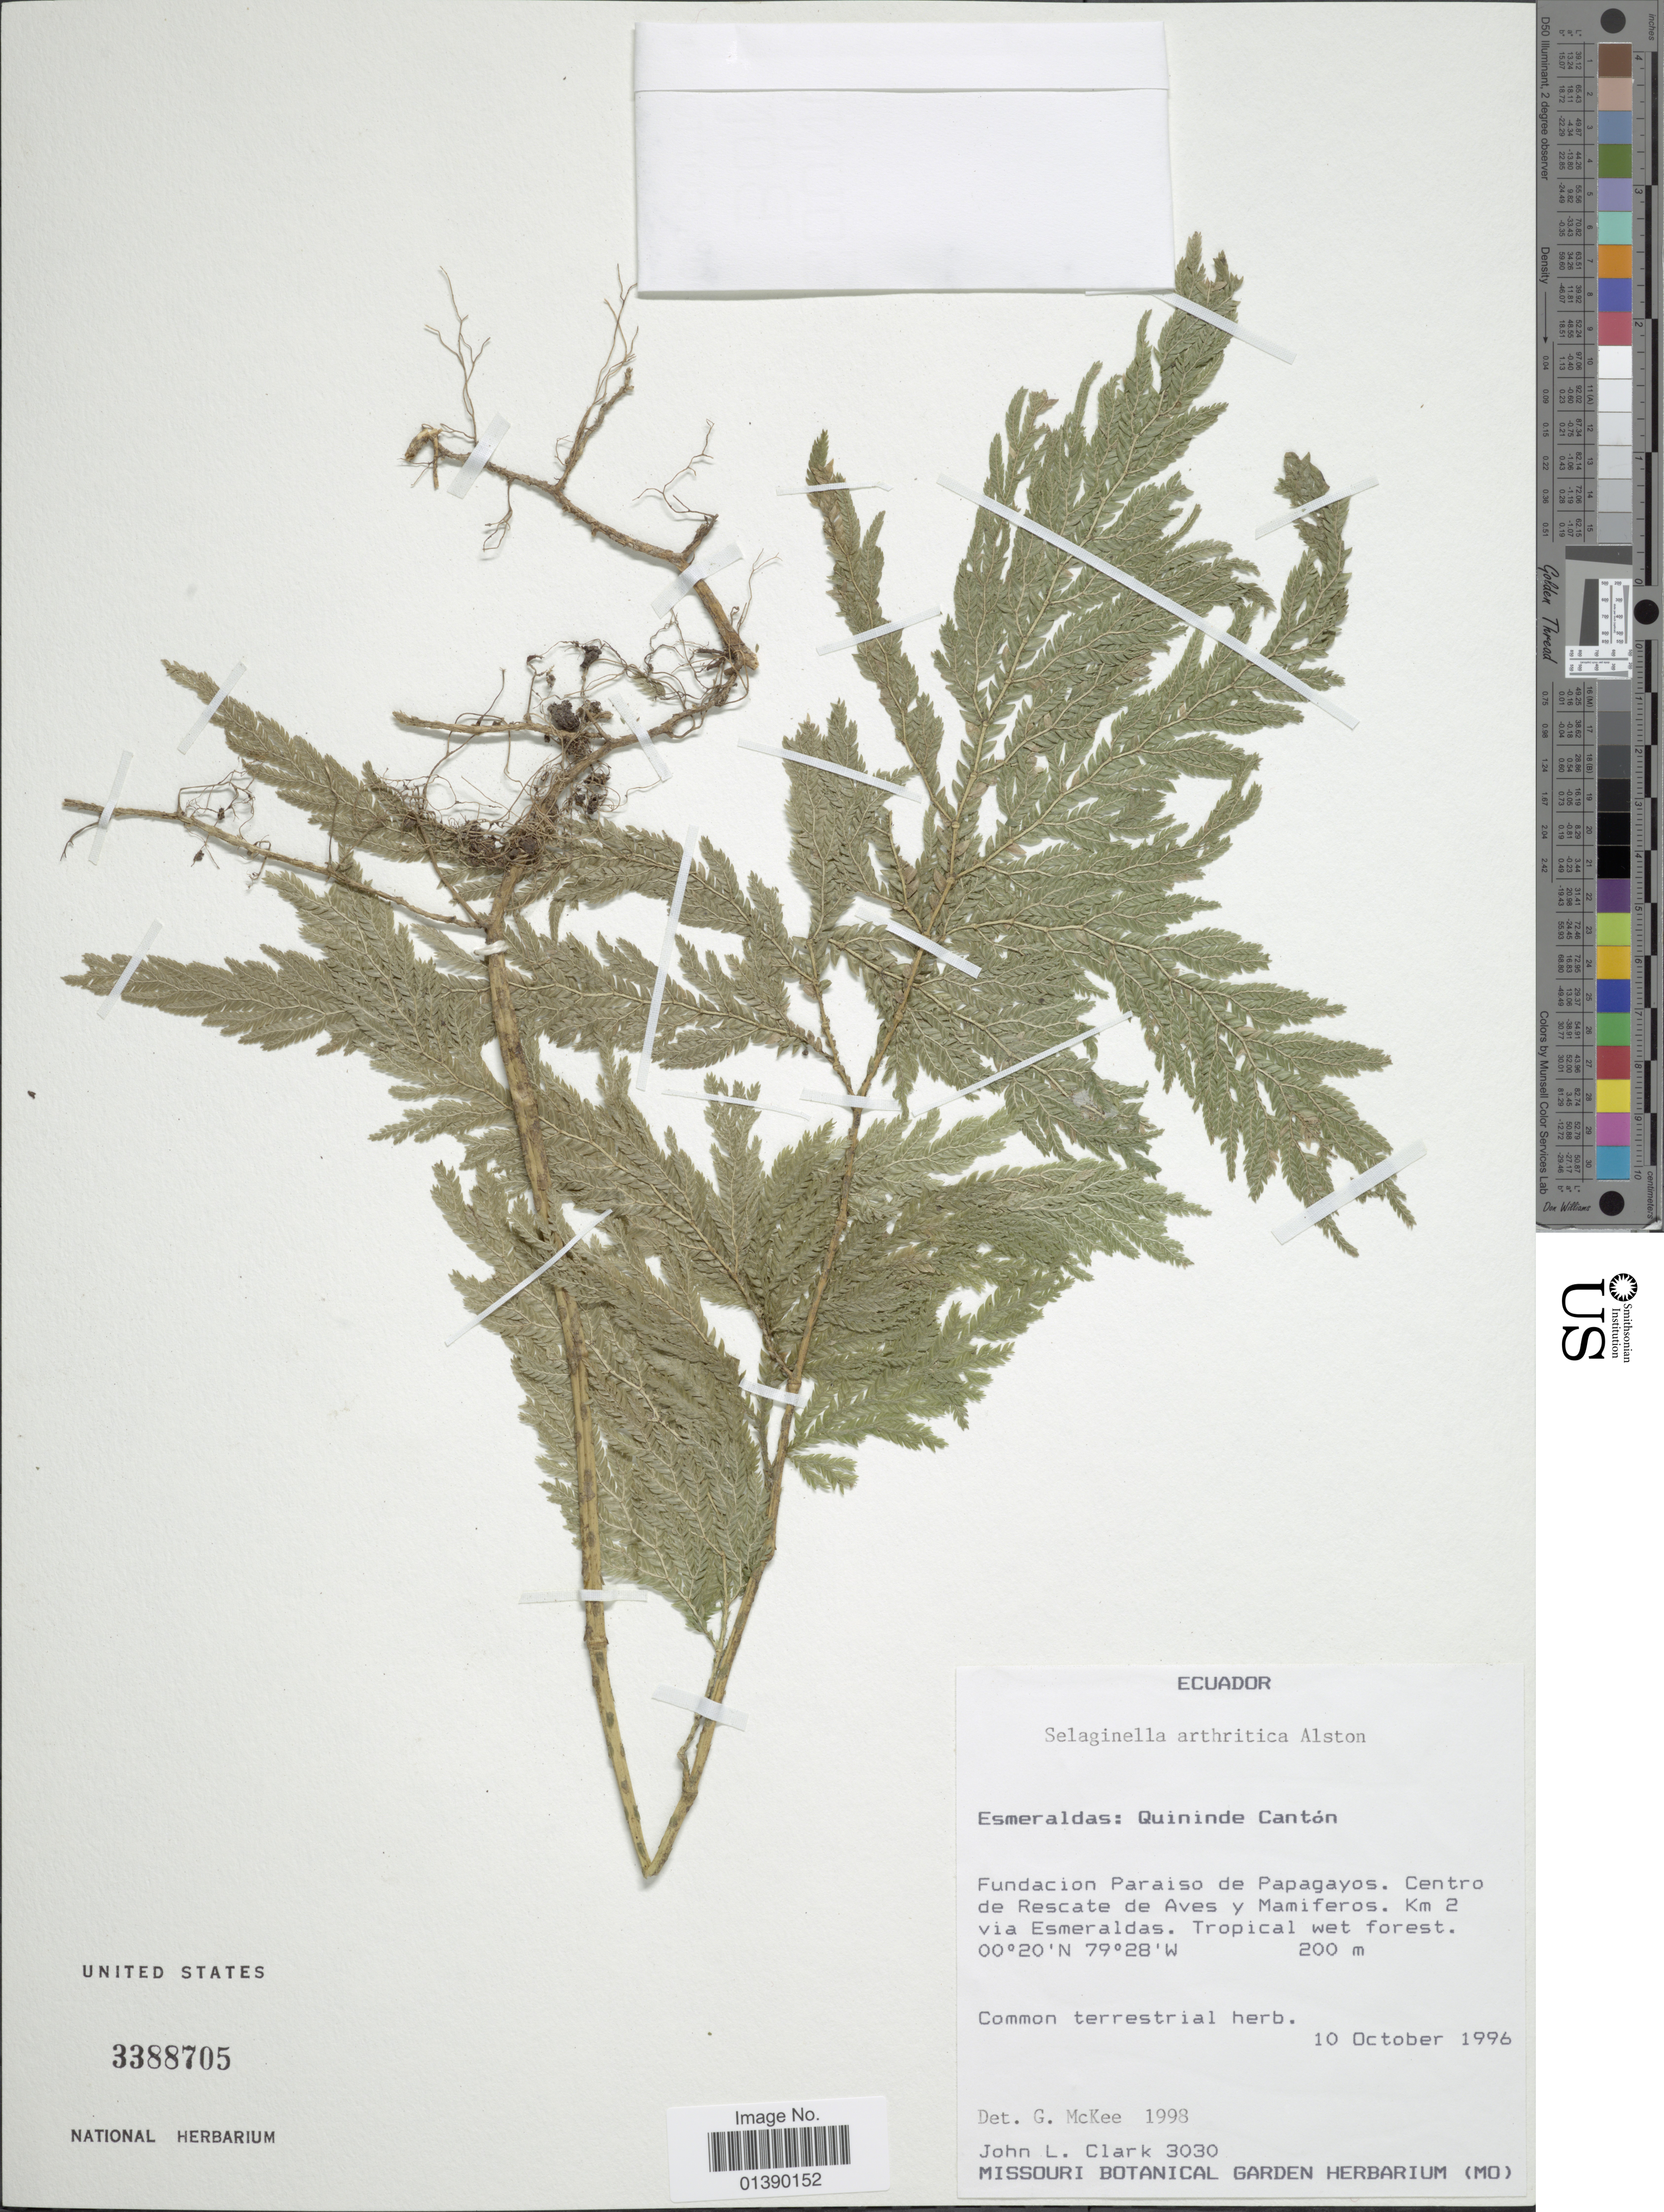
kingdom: Plantae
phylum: Tracheophyta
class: Lycopodiopsida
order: Selaginellales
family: Selaginellaceae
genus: Selaginella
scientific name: Selaginella arthritica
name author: Alston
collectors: J. L. Clark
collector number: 3030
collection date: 1996-10-10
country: Ecuador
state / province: Esmeraldas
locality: Quininde Cantón, Fundacion Paraiso de Papagayos. Centro de Rescate de Aves y Mamiferos. Km 2 via Esmeraldas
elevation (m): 200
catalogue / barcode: US 3388705